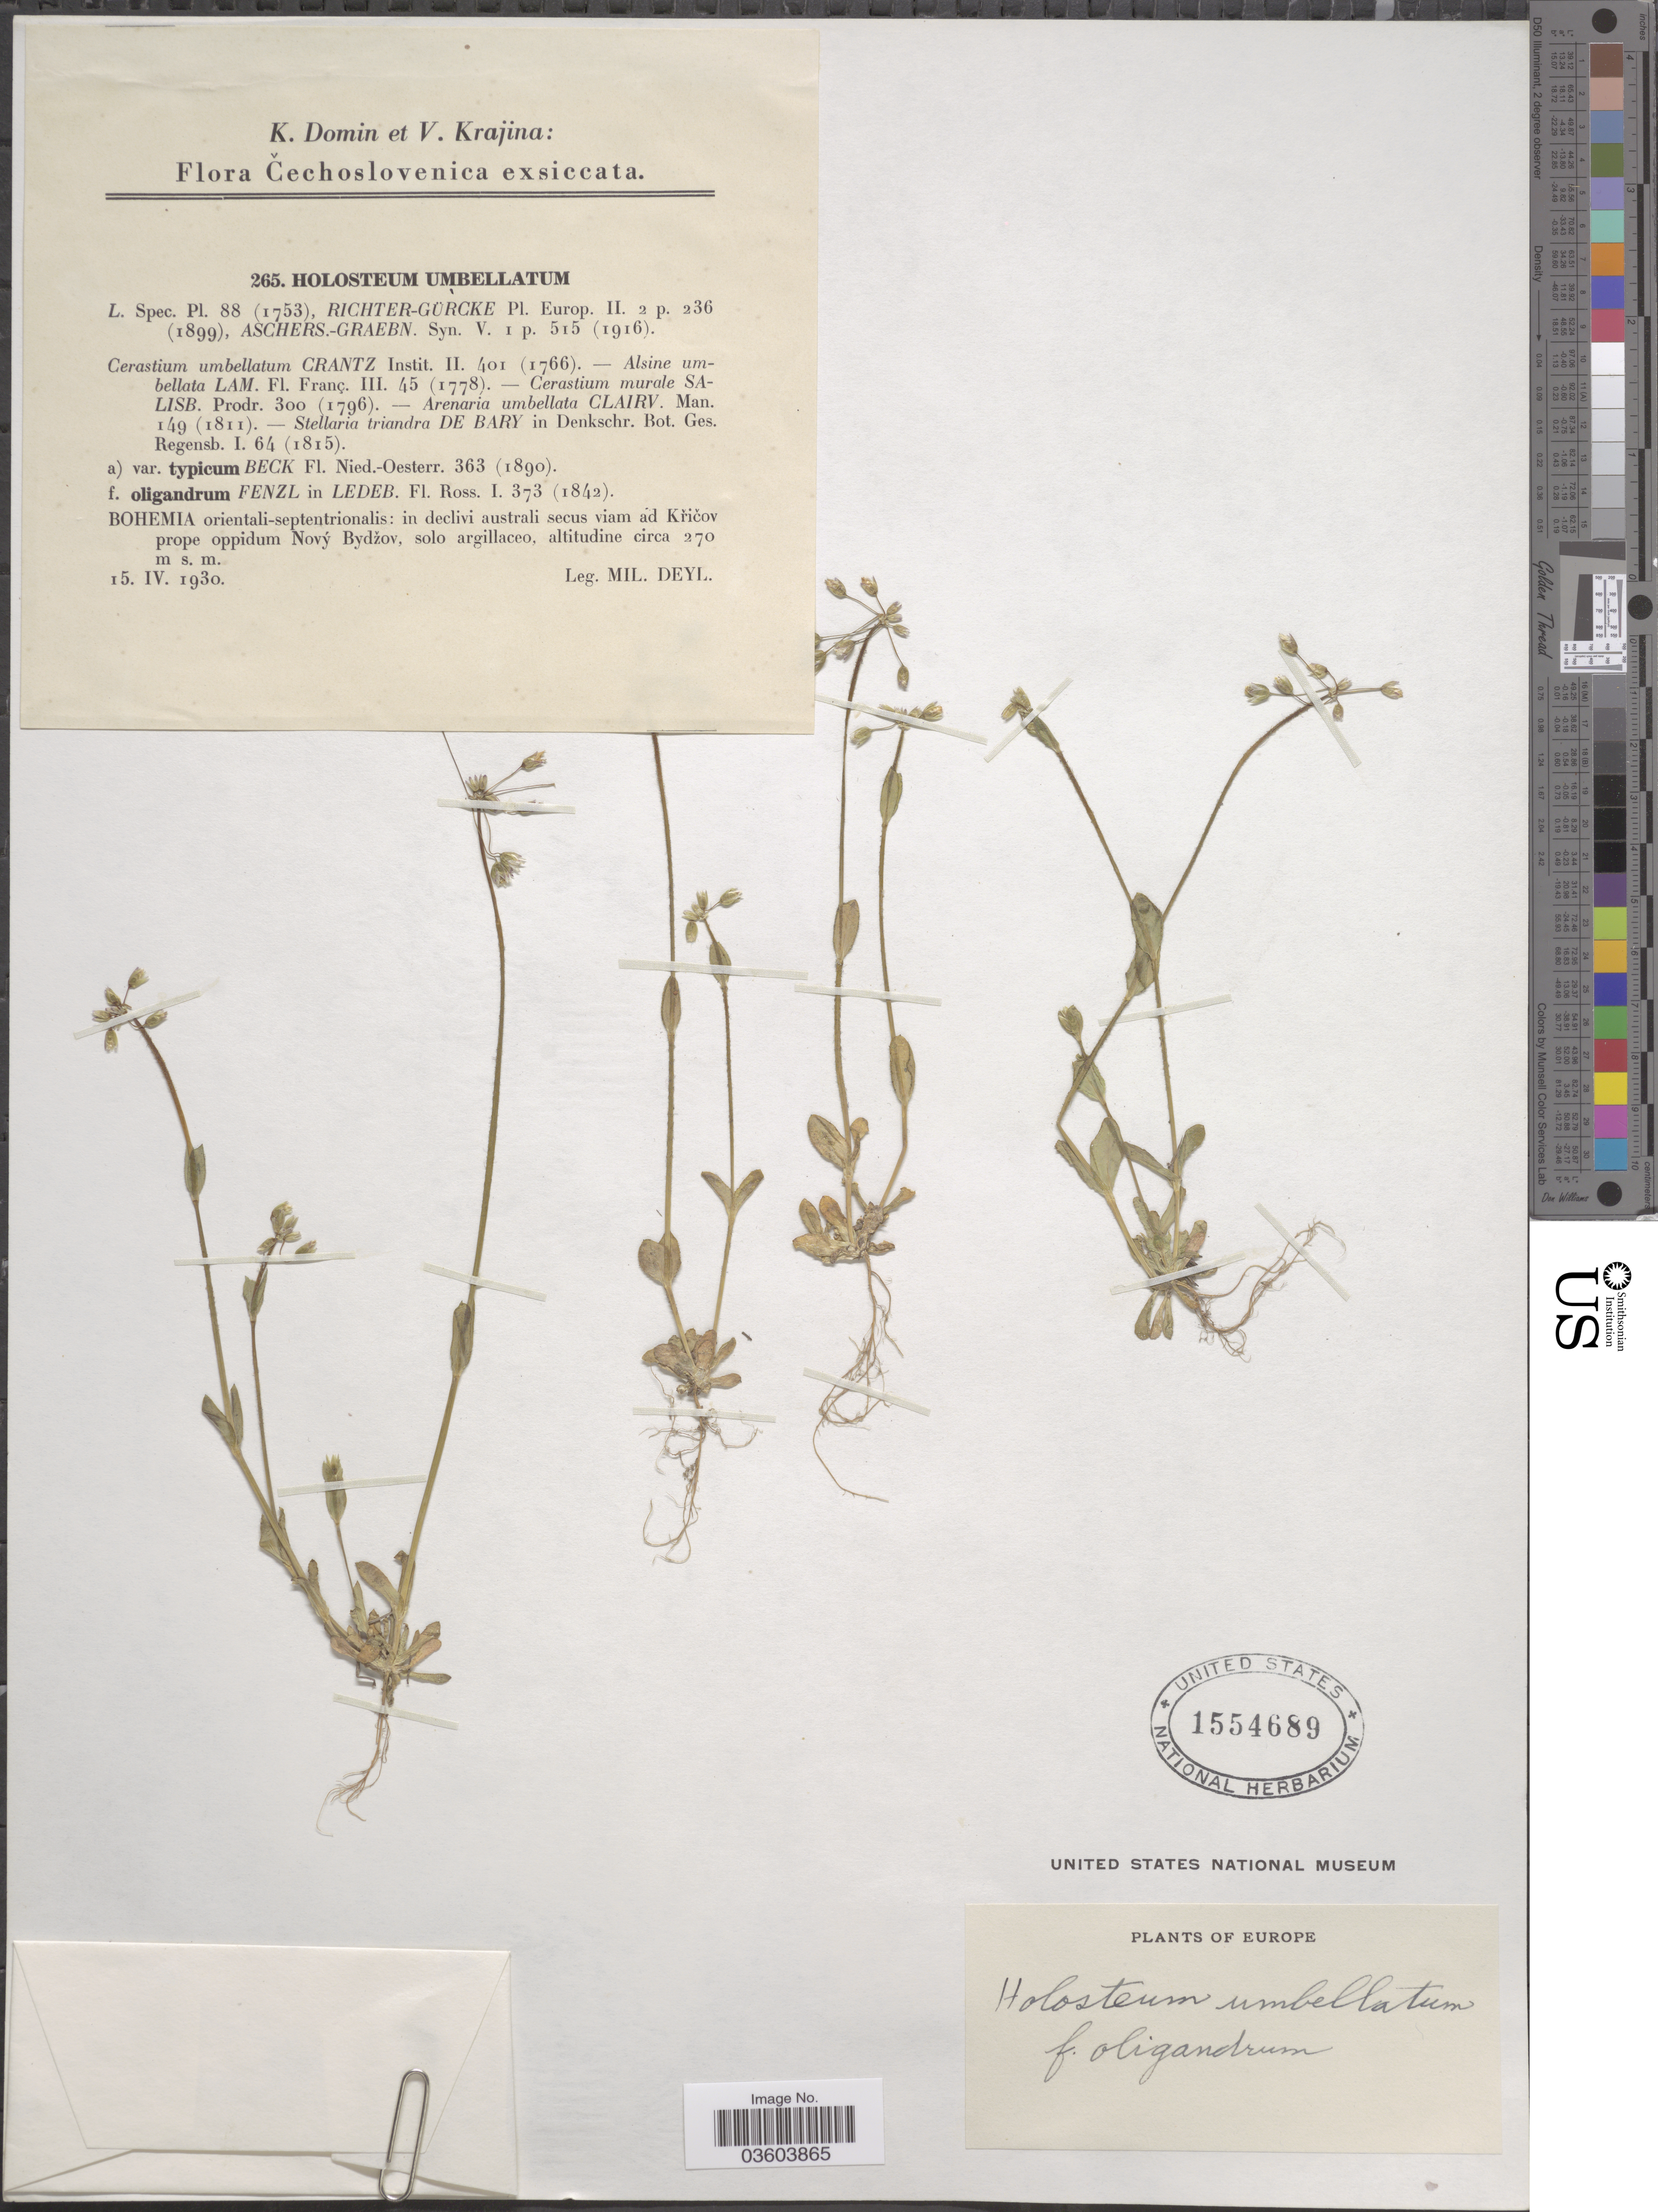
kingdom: Plantae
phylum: Tracheophyta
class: Magnoliopsida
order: Caryophyllales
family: Caryophyllaceae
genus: Holosteum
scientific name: Holosteum umbellatum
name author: L.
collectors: M. Deyl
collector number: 265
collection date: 1930-04-15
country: Czechia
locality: Čechoslovenica. Bohemia orientali-septentrionalis: in declivi australi secus viad ad Křičov prope oppidum Nový Bydžov, solo argillaceo.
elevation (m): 270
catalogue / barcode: US 1554689